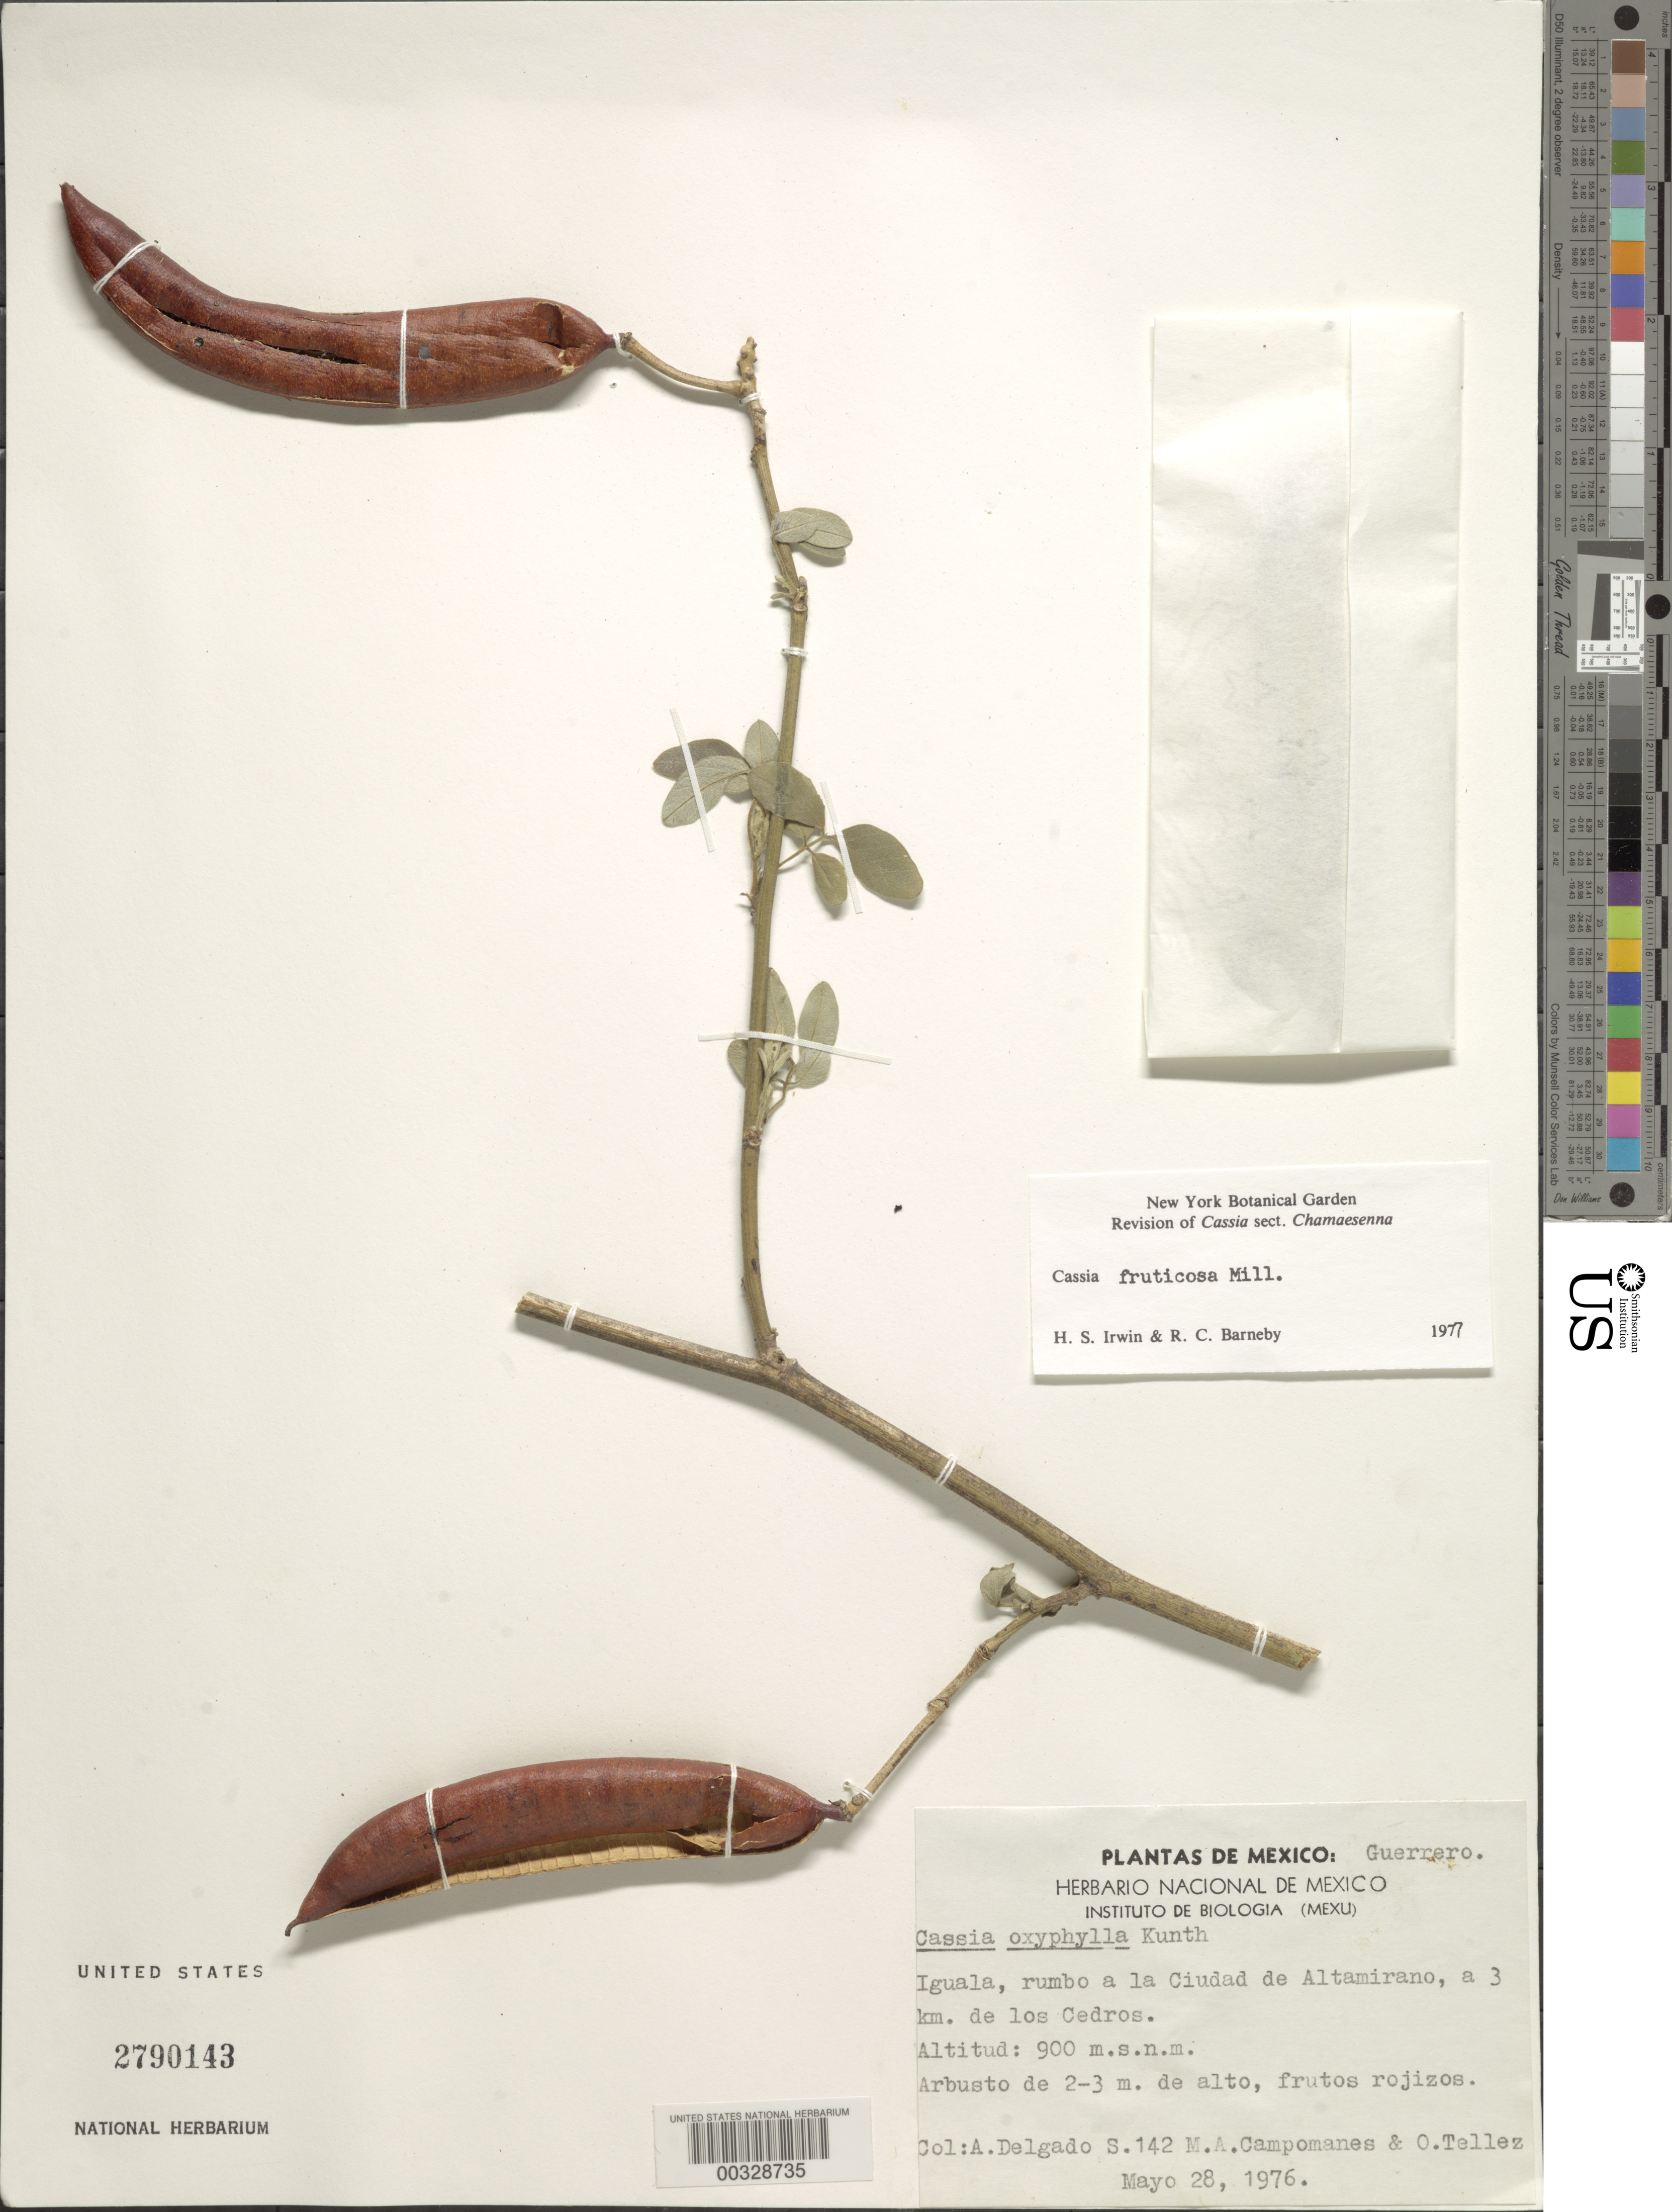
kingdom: Plantae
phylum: Tracheophyta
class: Magnoliopsida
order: Fabales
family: Fabaceae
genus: Senna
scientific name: Senna fruticosa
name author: (Benth.) H.S. Irwin & Barneby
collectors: A. Delgado S., M. Campomanes & O. Téllez V.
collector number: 142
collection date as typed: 28 May 1976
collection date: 1976-05-28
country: Mexico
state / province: Guerrero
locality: Iguala, road to Ciudad de Altamirano, 3 km from Cedros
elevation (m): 900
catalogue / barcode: US 2790143